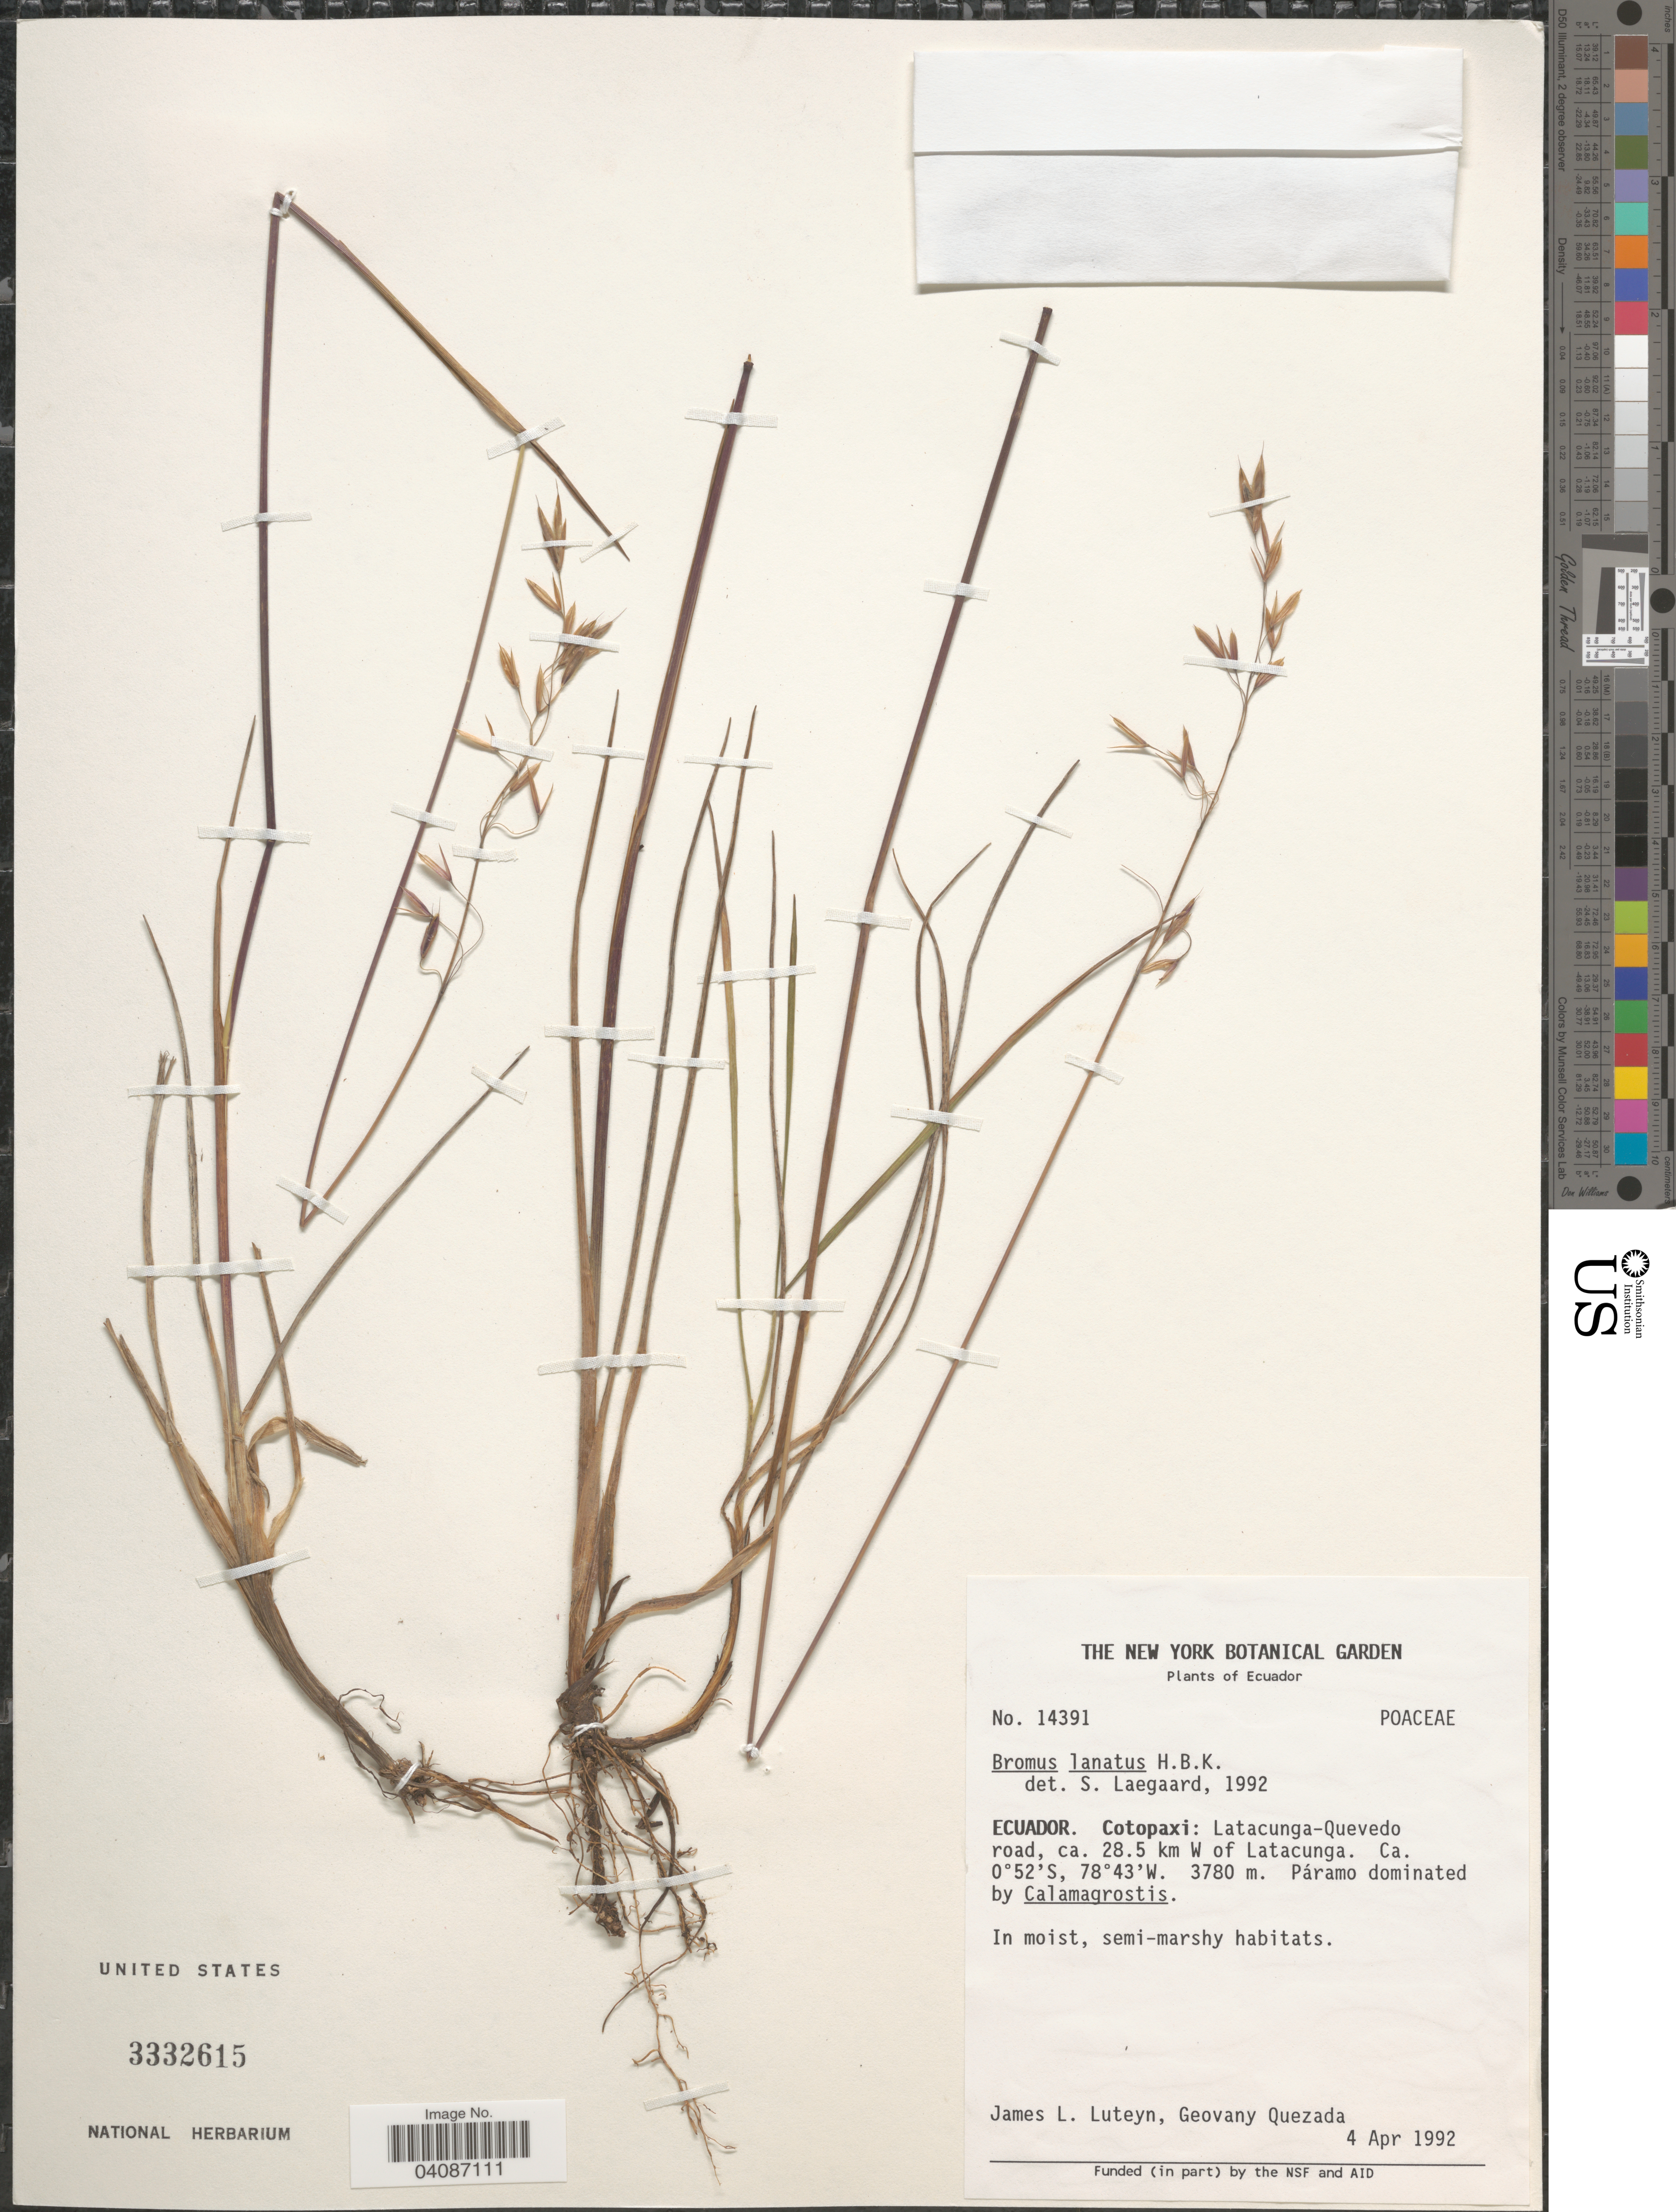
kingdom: Plantae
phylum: Tracheophyta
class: Liliopsida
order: Poales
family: Poaceae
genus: Bromus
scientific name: Bromus lanatus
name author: Kunth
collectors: J. L. Luteyn & G. Quezada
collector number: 14391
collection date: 1992-04-04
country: Ecuador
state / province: Cotopaxi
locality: Latacunga-Quevedo road, ca. 28.5 km W of Latacunga.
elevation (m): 3780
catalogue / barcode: US 3332615